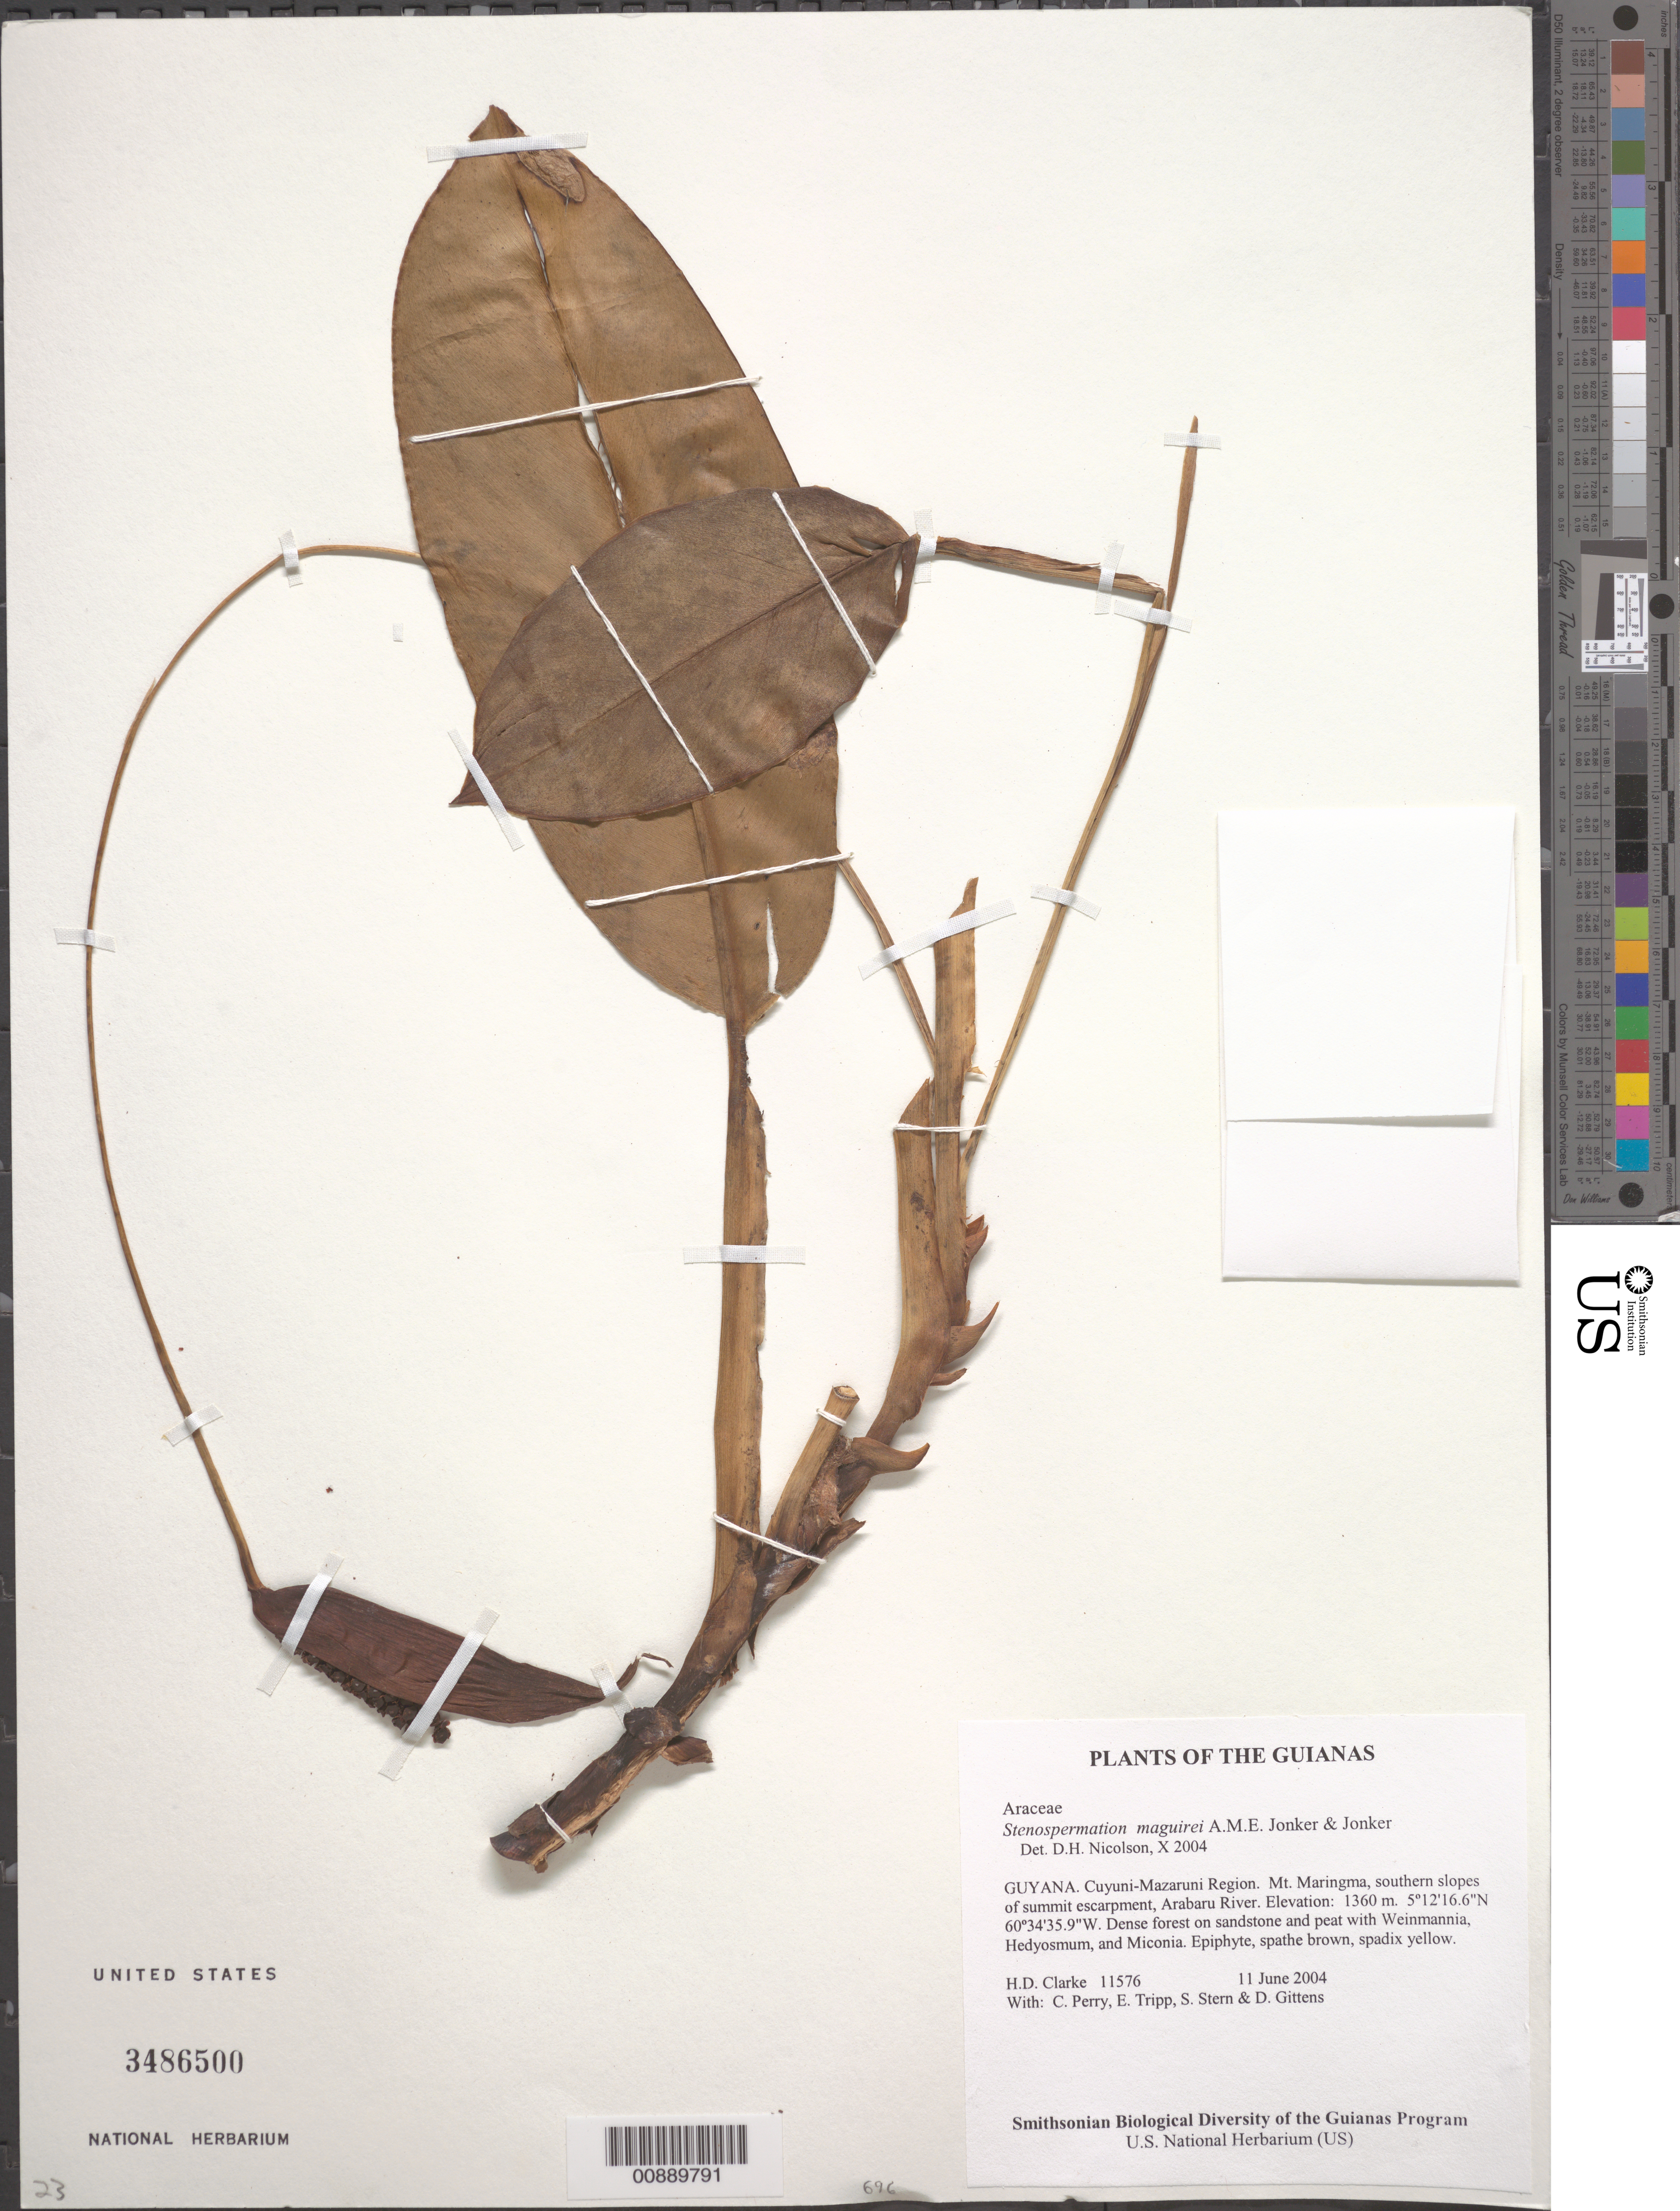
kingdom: Plantae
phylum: Tracheophyta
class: Liliopsida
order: Alismatales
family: Araceae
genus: Stenospermation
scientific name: Stenospermation maguirei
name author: A.M.E. Jonker & Jonker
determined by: Nicolson, Dan H.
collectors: H. D. Clarke, C. Perry, E. Tripp, S. R. Stern & D. Gittens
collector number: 11576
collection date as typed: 11 June 2004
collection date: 2004-06-11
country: Guyana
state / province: Cuyuni-Mazaruni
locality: Mt. Maringma, southern slopes of summit escarpment, Arabaru River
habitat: Dense forest on sandstone and peat with Weinmannia, Hedyosmum, and Miconia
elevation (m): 1360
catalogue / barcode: US 3486500